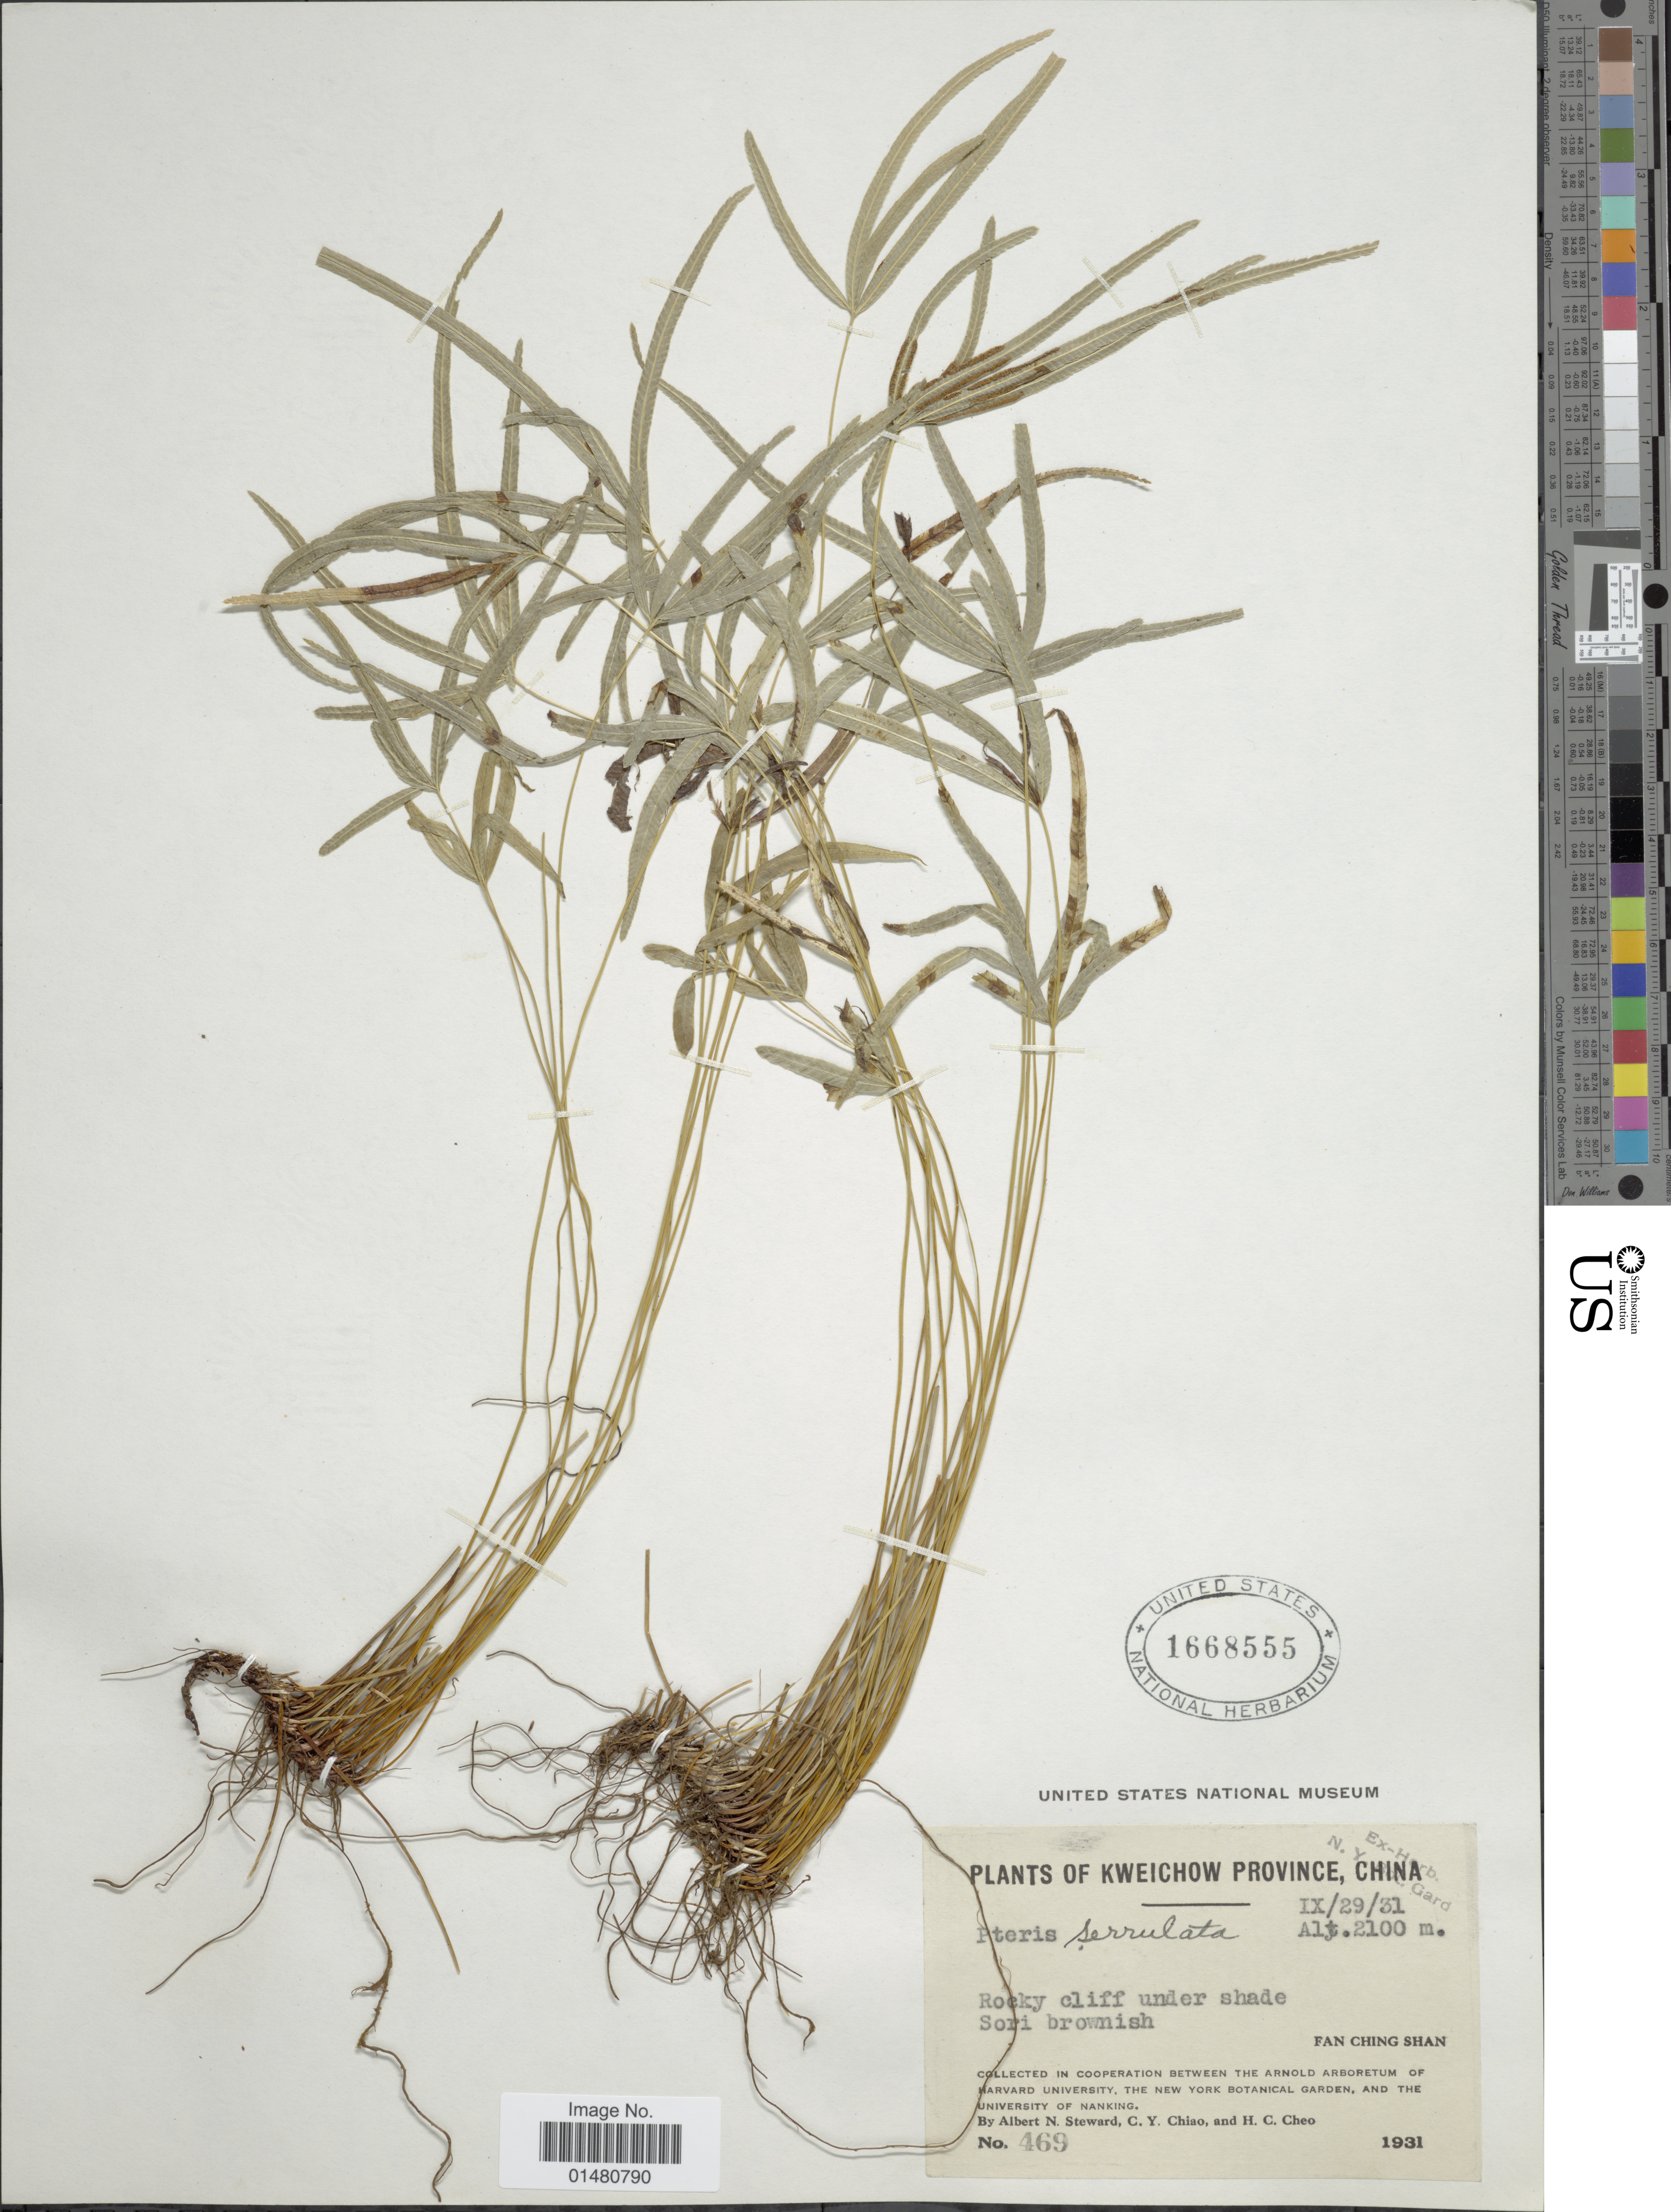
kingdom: Plantae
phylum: Tracheophyta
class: Polypodiopsida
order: Polypodiales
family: Pteridaceae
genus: Pteris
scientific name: Pteris multifida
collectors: A. N. Steward, C. Y. Chiao & H. Cheo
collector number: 469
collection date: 1931-09-29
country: China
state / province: Guizhou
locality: Kweichow Province, Fan Ching Shan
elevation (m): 2100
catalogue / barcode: US 1668555